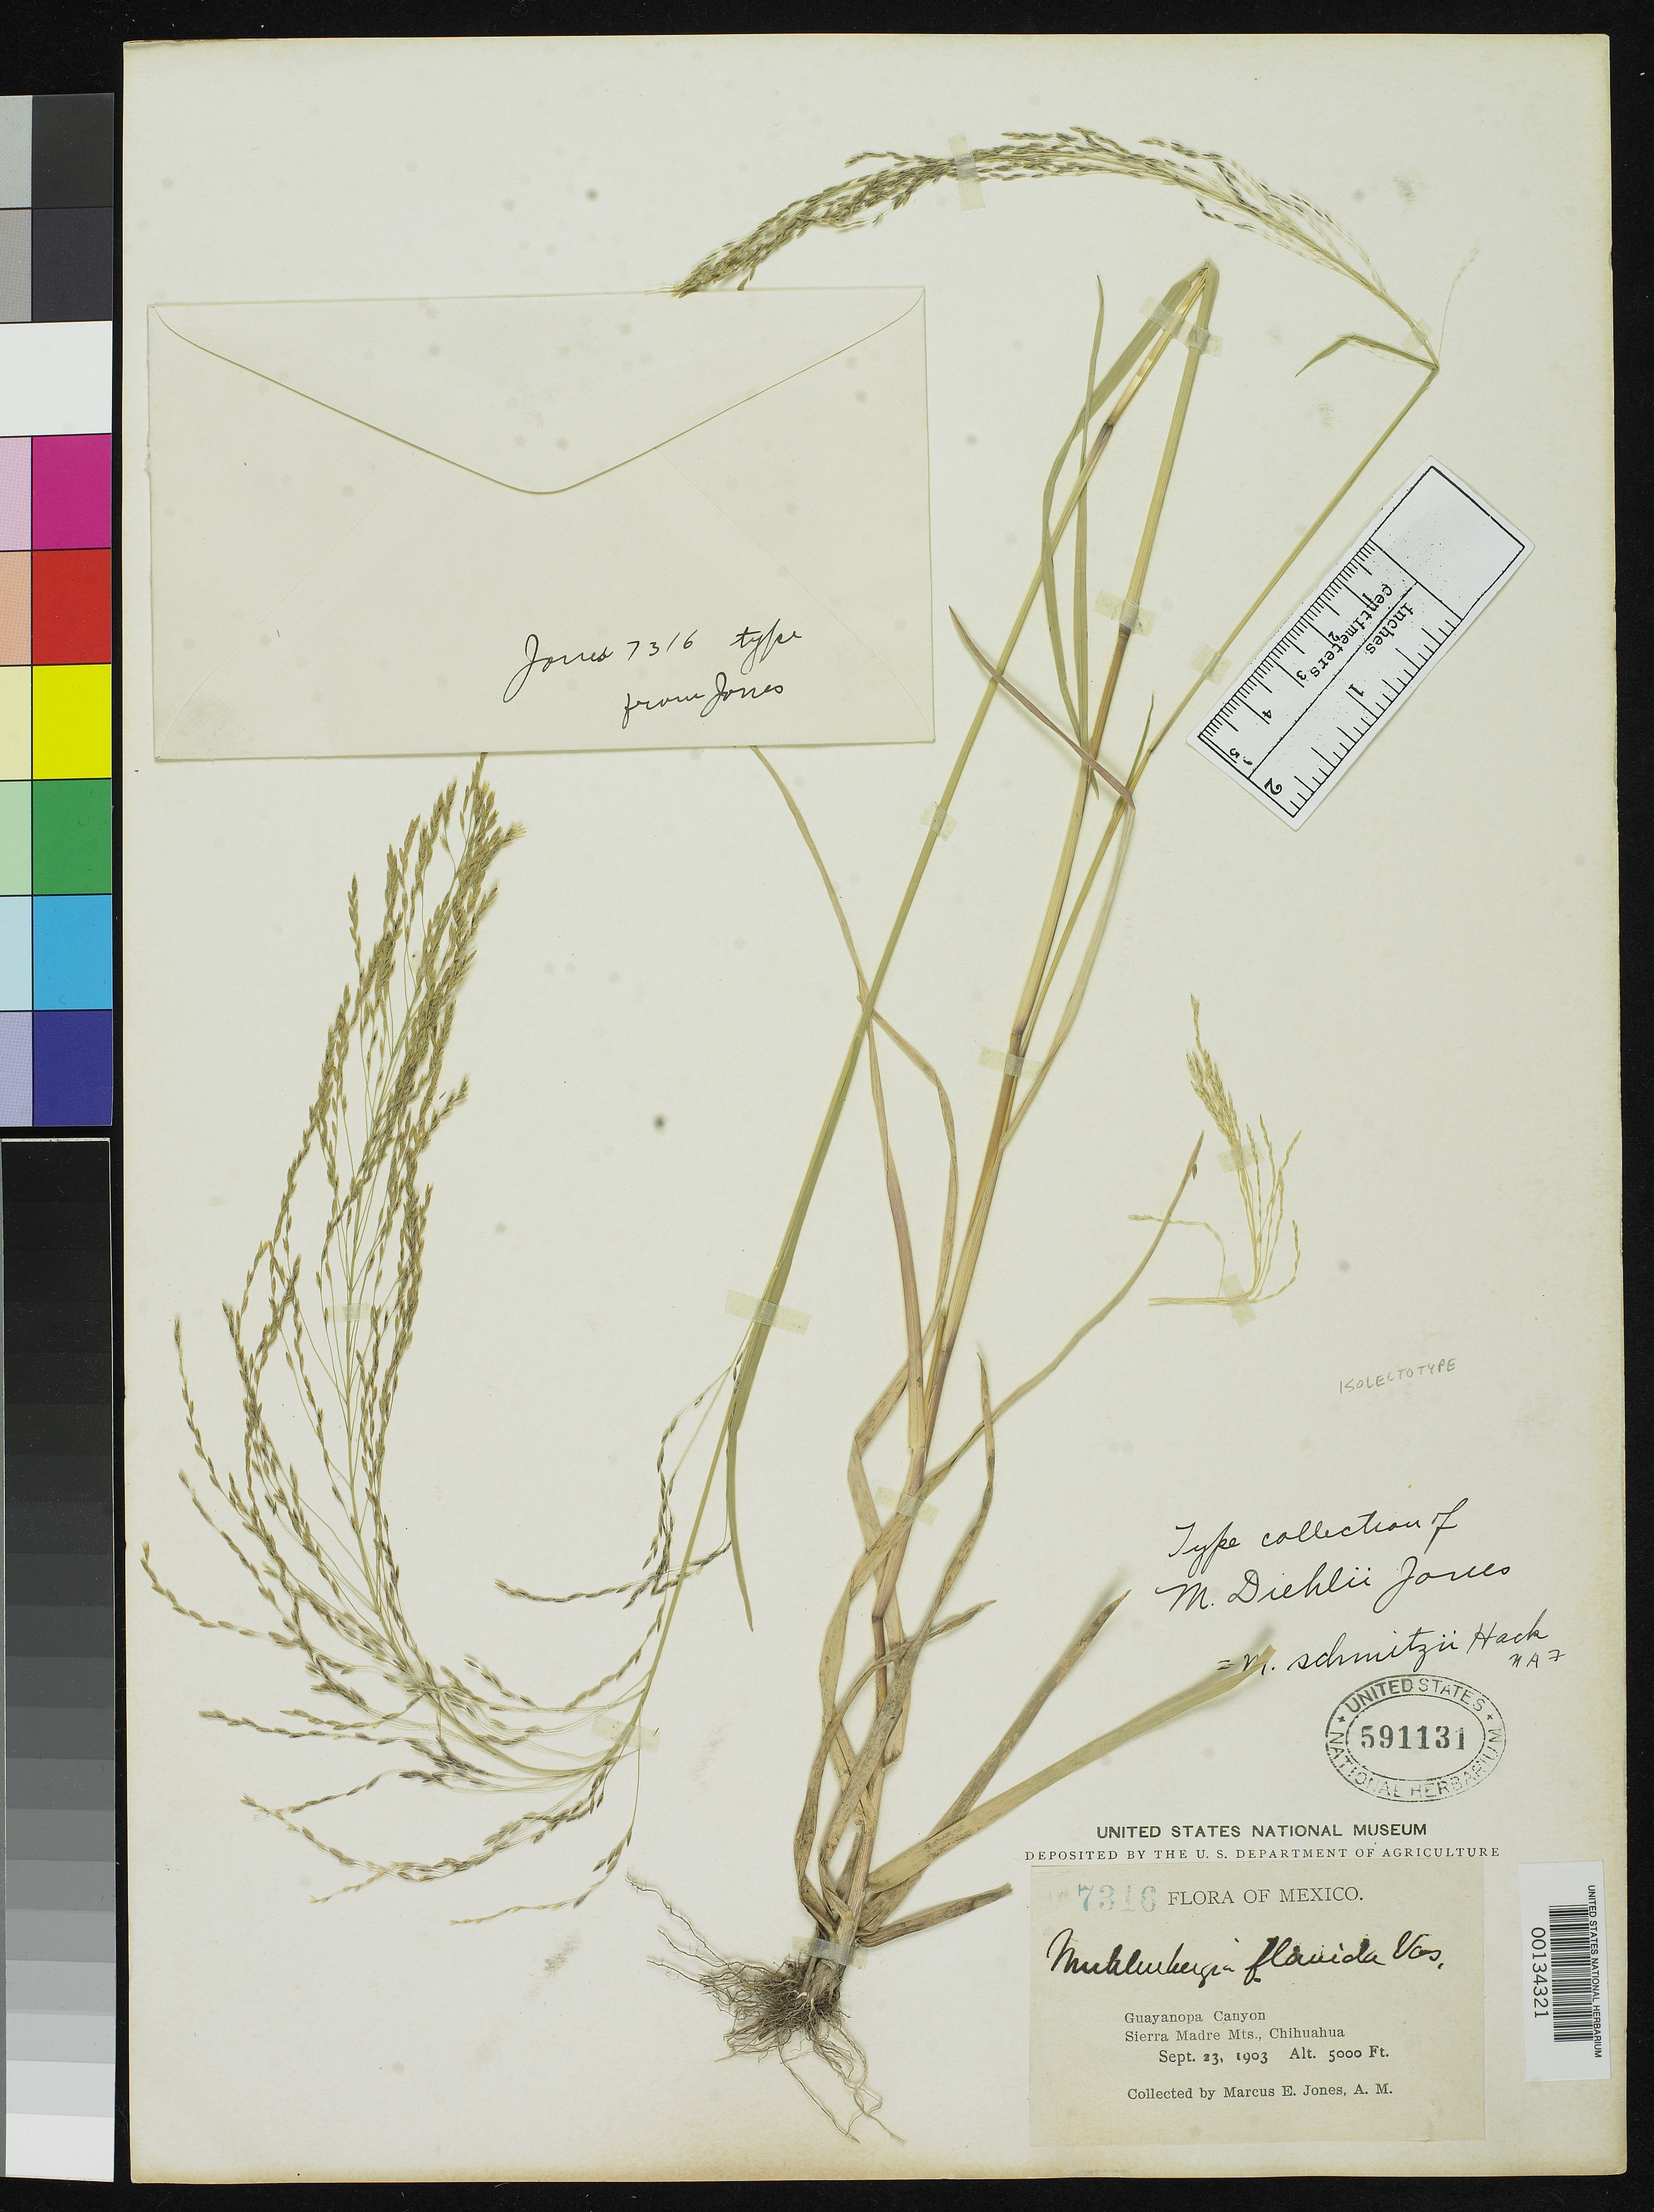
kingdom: Plantae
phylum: Tracheophyta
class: Liliopsida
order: Poales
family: Poaceae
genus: Muhlenbergia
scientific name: Muhlenbergia diehlii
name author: M.E. Jones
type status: Isotype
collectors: M. E. Jones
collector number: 7316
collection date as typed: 23 Sep 1903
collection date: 1903-09-23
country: Mexico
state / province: Chihuahua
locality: Guayanopa Canyon, Sierra Madre Mts.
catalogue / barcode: US 591131